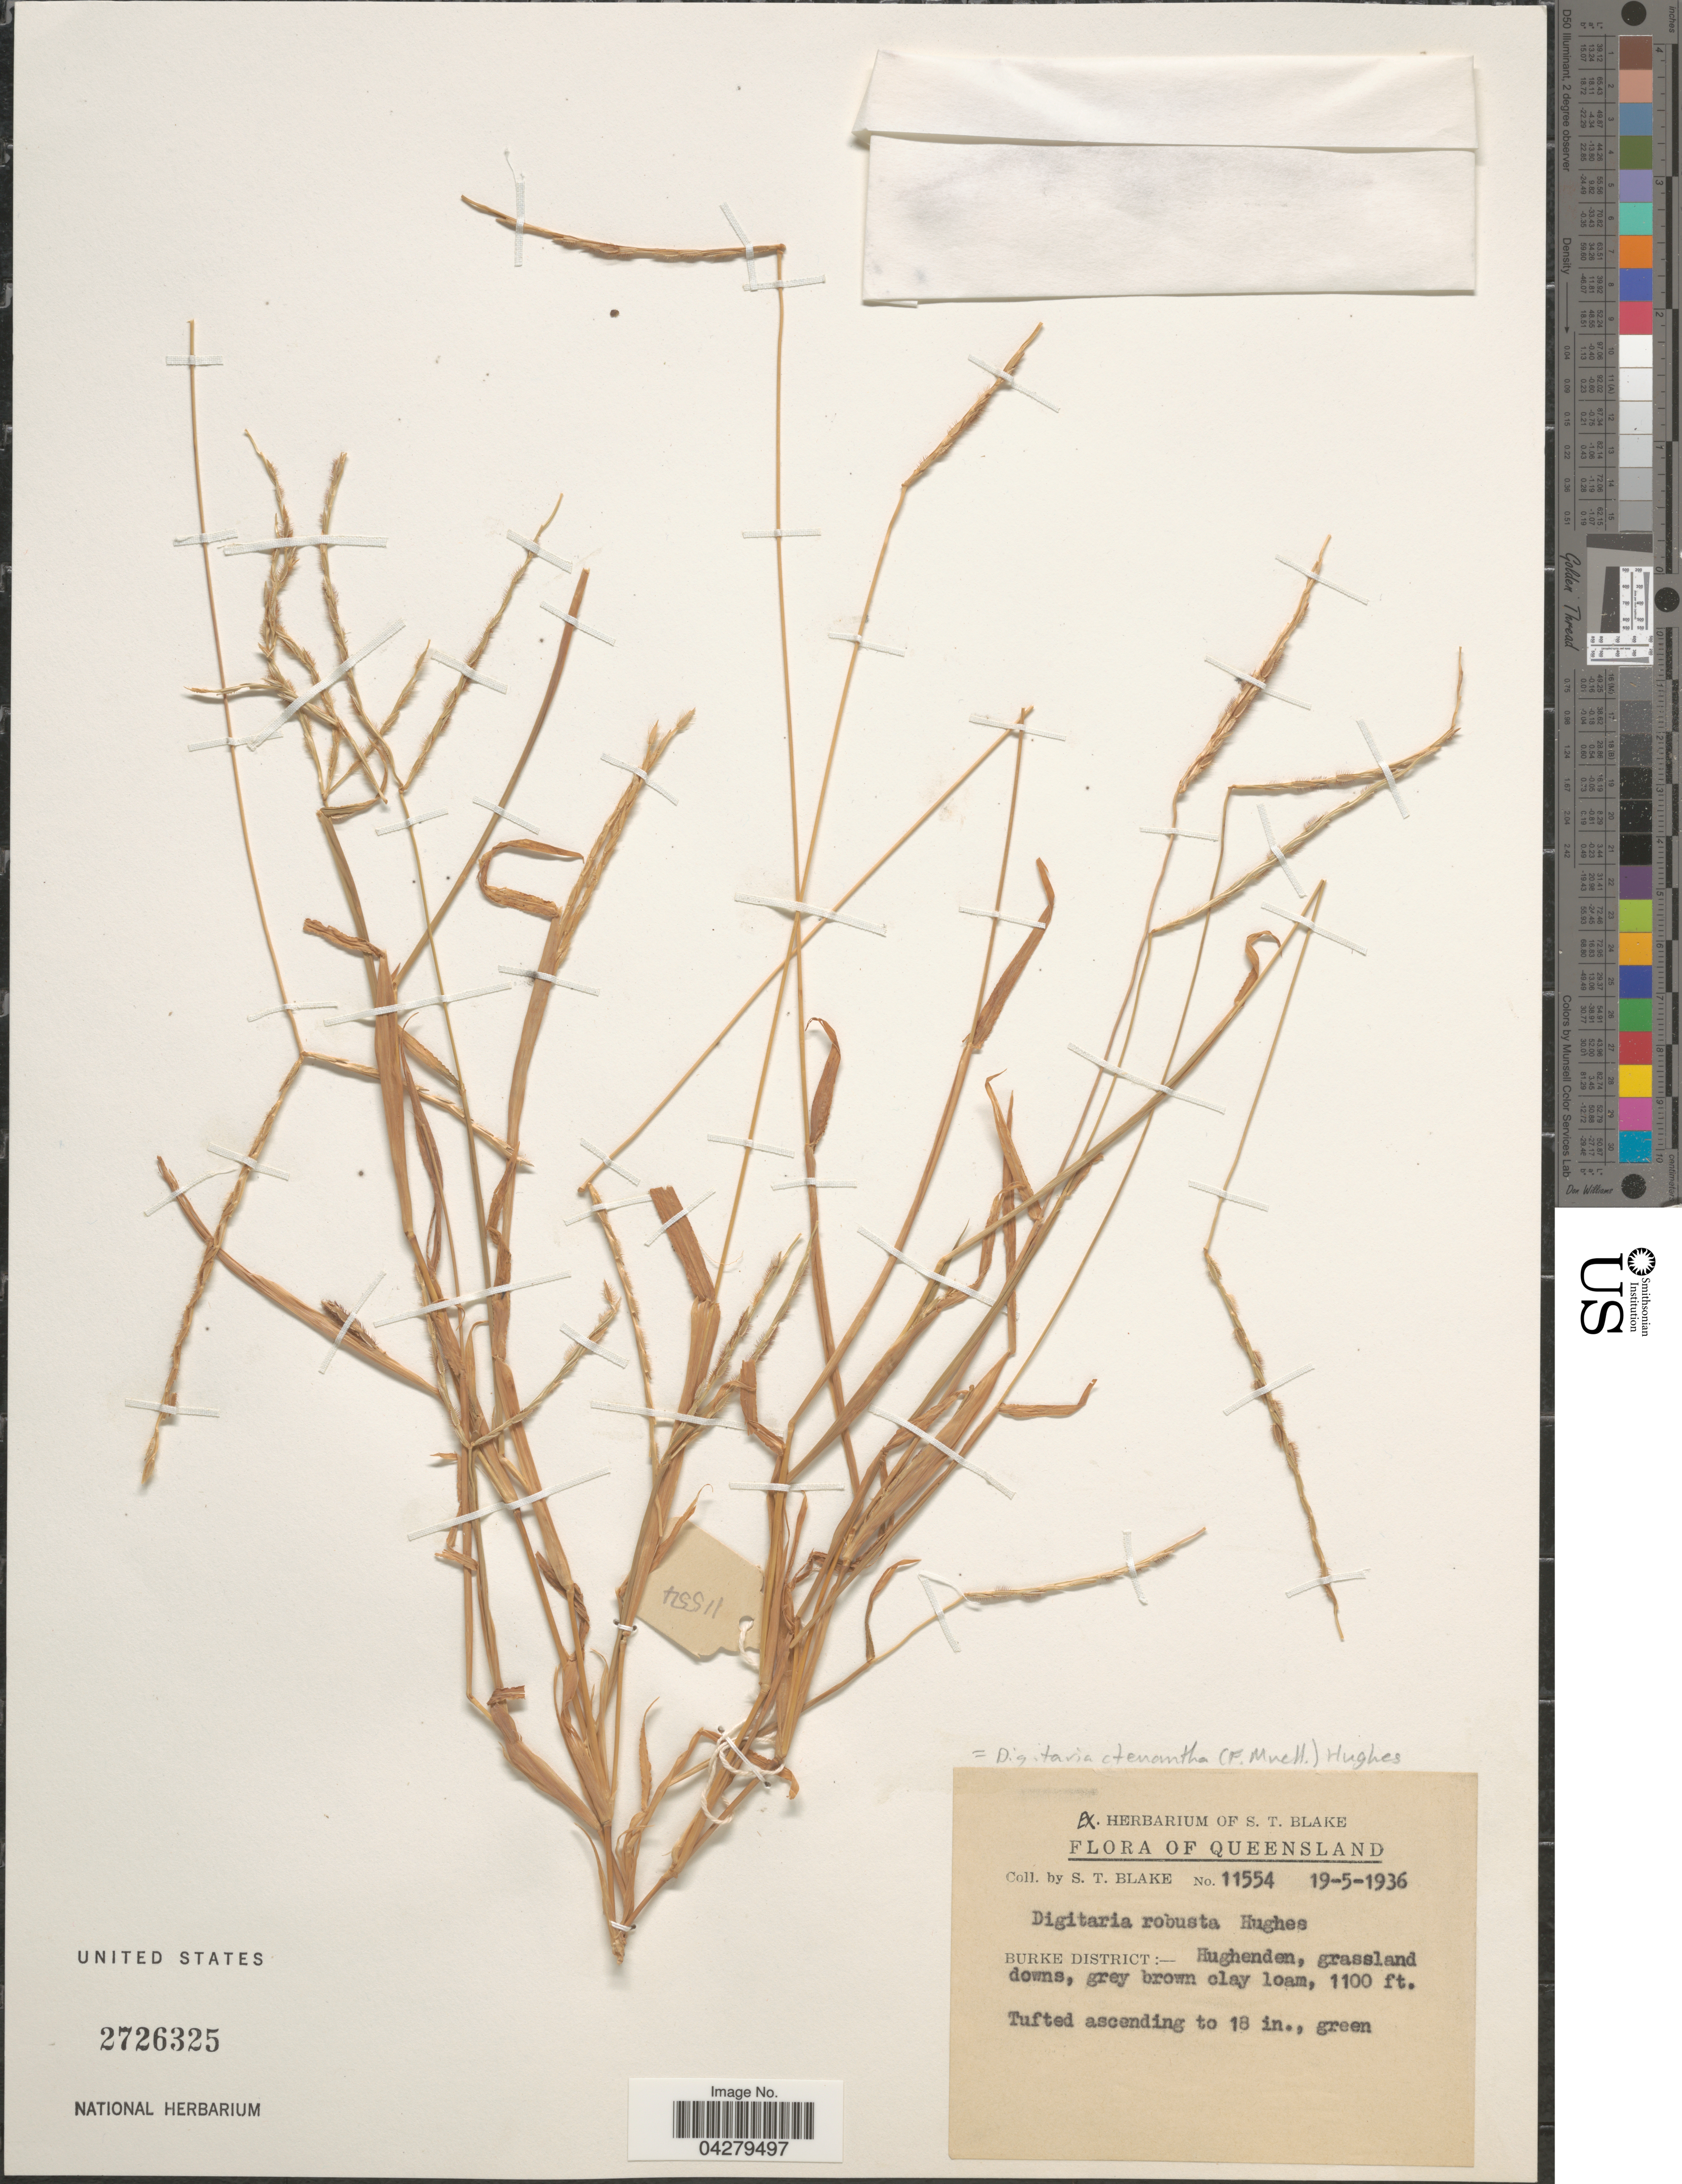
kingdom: Plantae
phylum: Tracheophyta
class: Liliopsida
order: Poales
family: Poaceae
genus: Digitaria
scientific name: Digitaria ctenantha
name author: (F. Muell.) Hughes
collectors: S. T. Blake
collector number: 11554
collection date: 1936-05-19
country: Australia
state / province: Queensland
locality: Burke District: - Hughenden, grassland downs, grey brown clay loam.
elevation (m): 335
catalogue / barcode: US 2726325